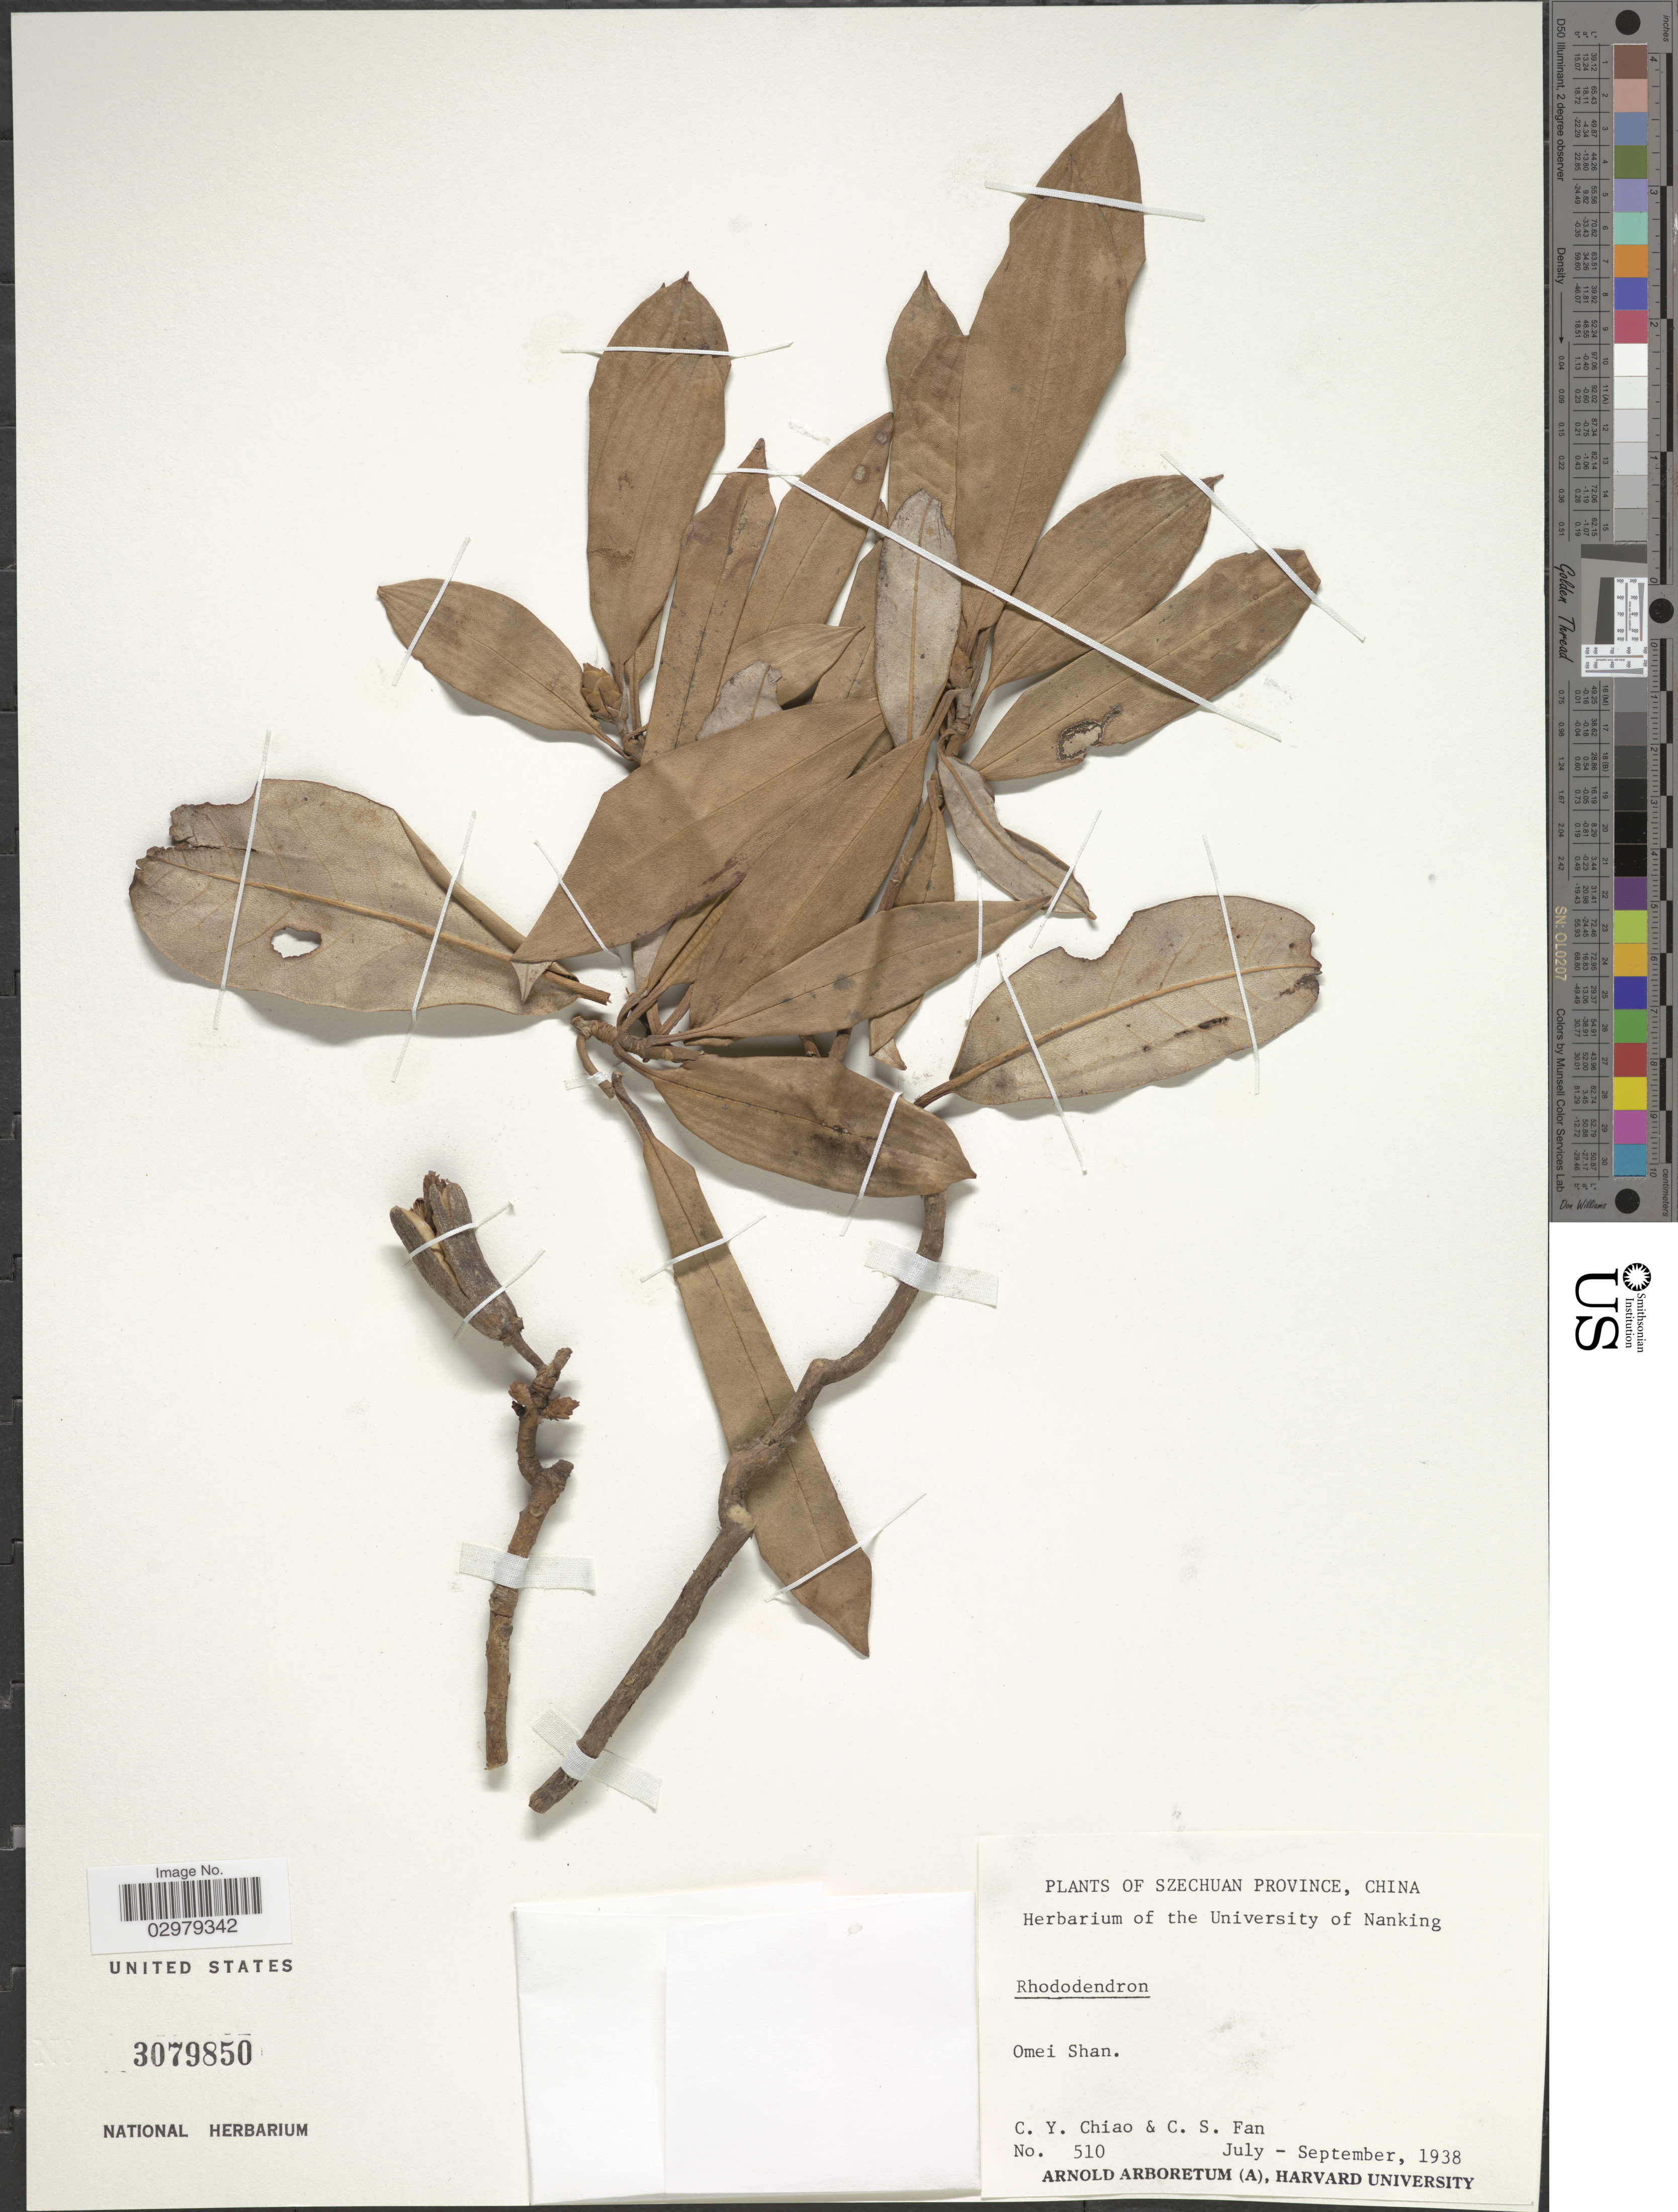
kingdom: Plantae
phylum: Tracheophyta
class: Magnoliopsida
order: Ericales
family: Ericaceae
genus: Rhododendron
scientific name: Rhododendron sp.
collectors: C. Y. Chiao & C. S. Fan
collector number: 510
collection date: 1938-07/1938-09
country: China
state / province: Sichuan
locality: Szechuan Province. Omei Shan.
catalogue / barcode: US 3079850